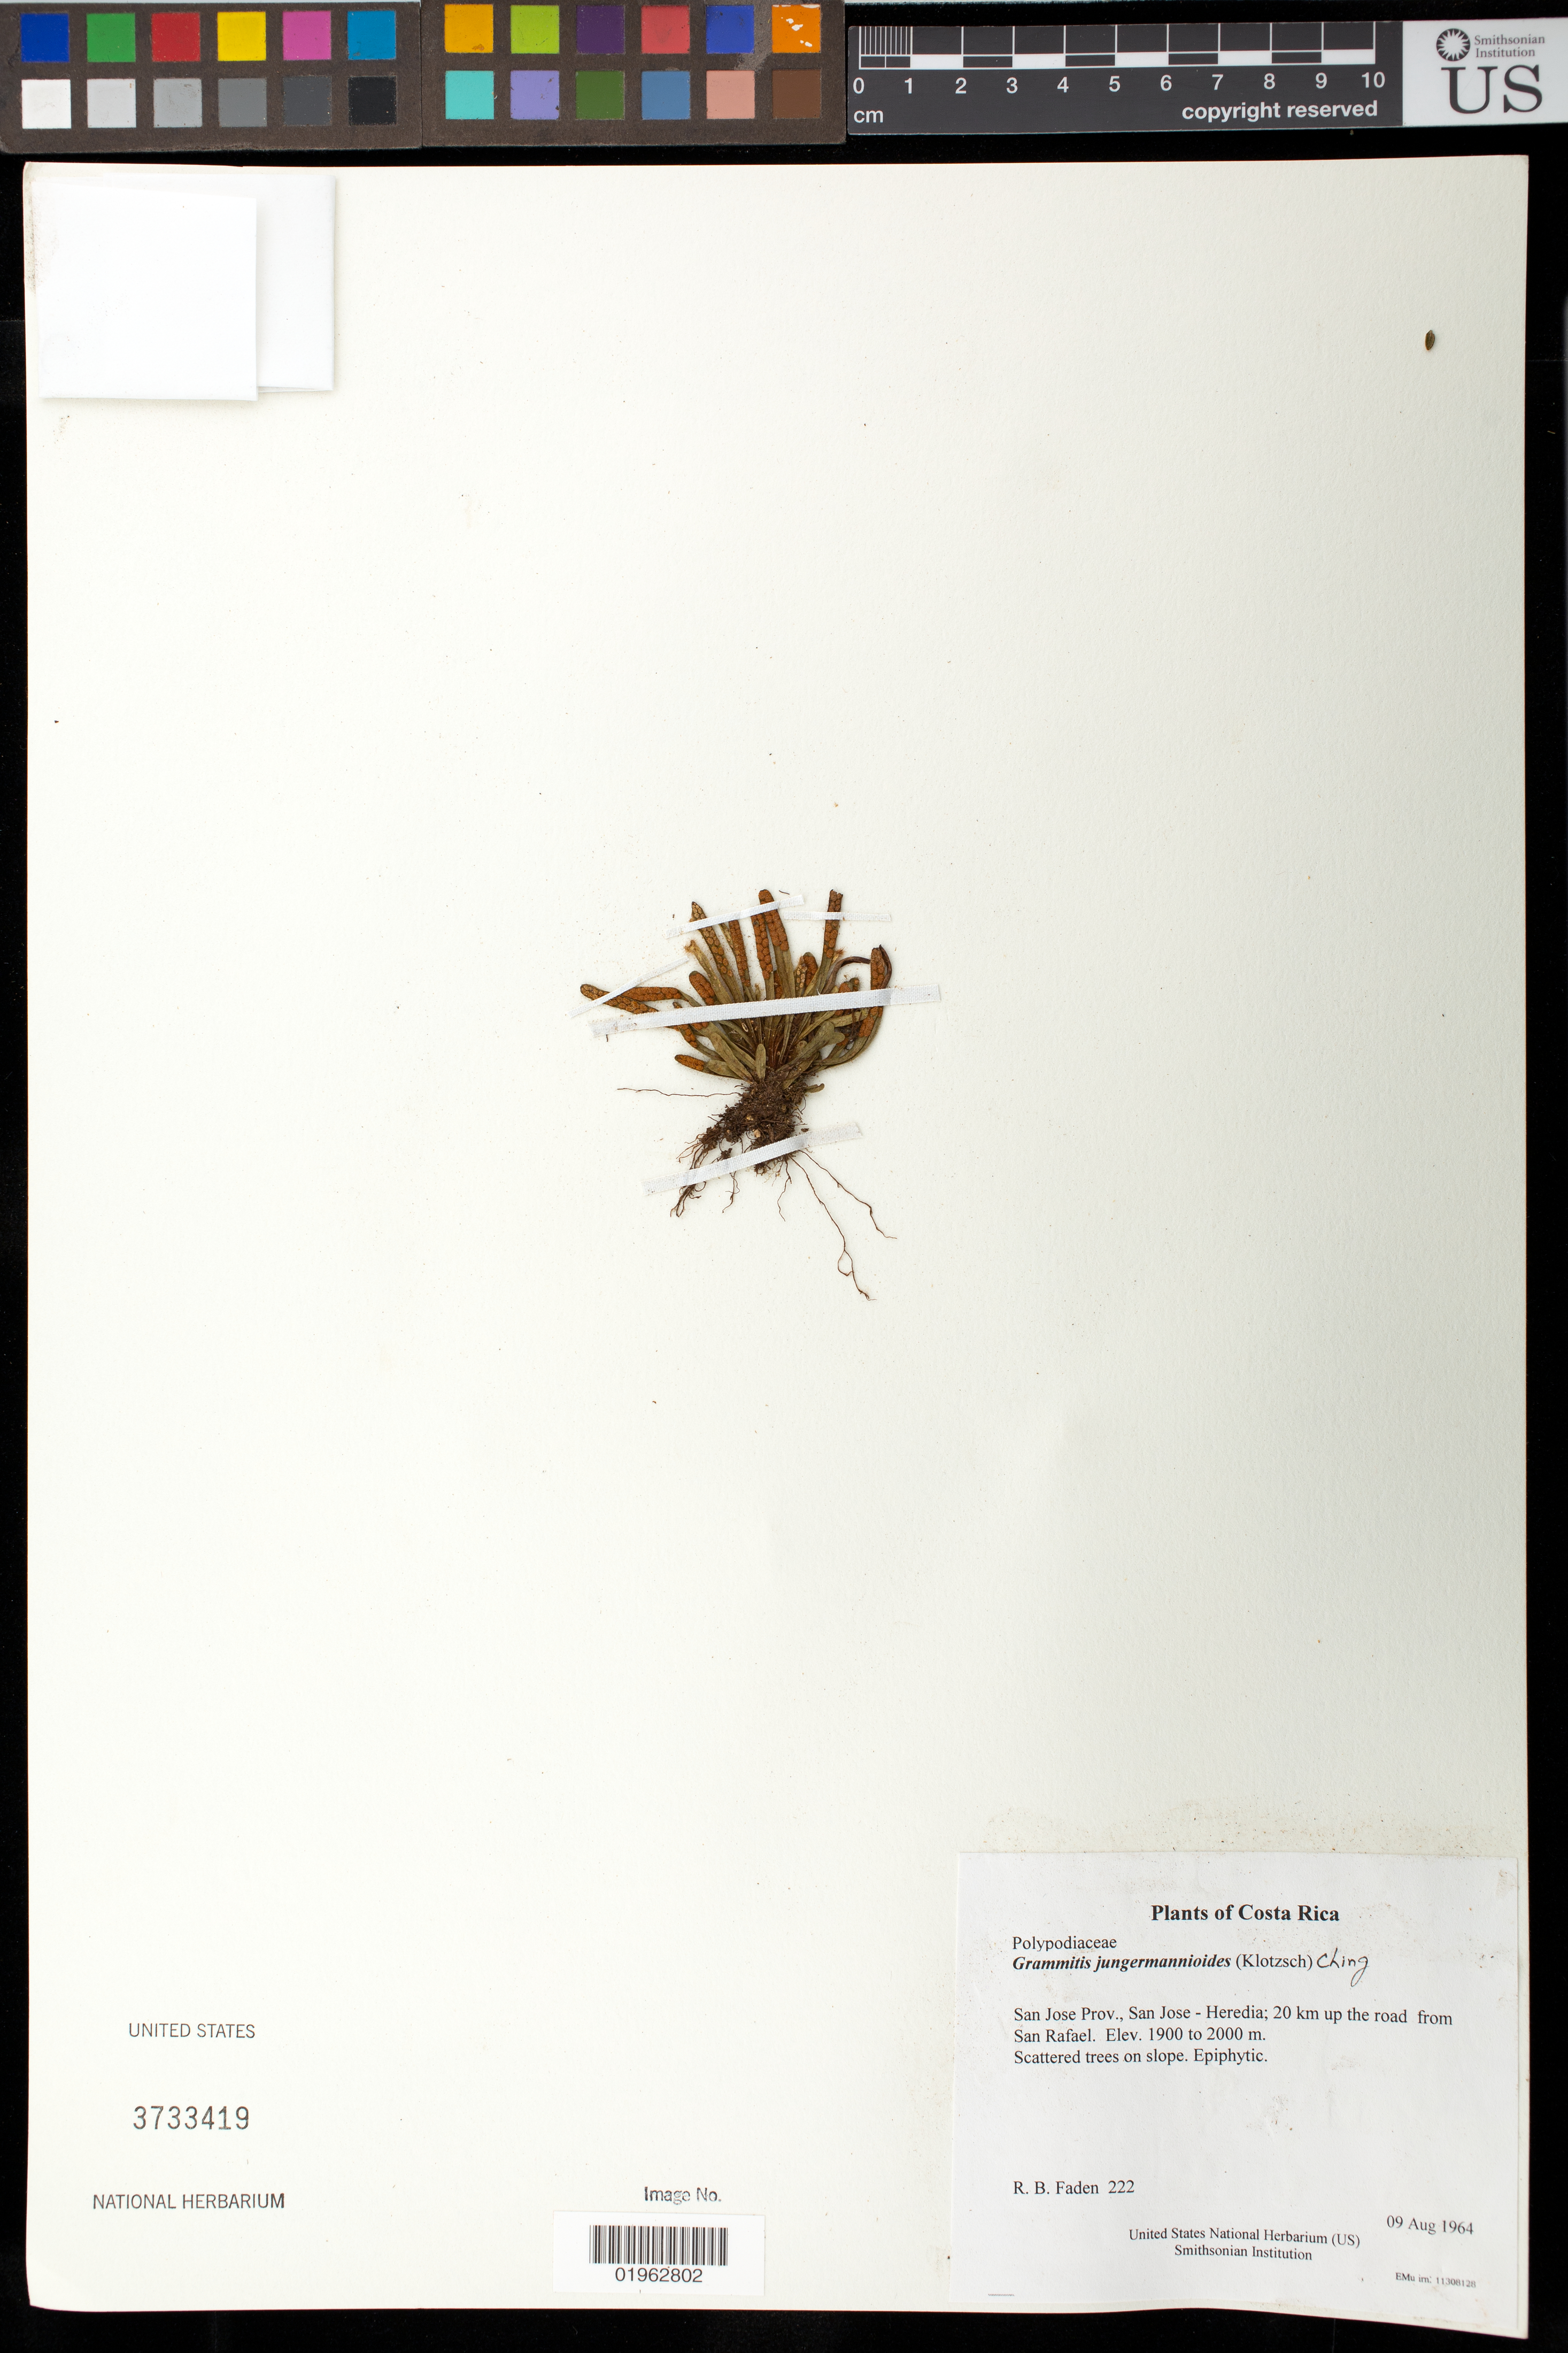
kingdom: Plantae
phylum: Tracheophyta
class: Polypodiopsida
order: Polypodiales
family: Polypodiaceae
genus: Grammitis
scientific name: Grammitis jungermannioides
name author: (Klotzsch) Ching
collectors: R. B. Faden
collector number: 222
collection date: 1964-08-09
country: Costa Rica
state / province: San Jose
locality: San Jose - Heredia; 20 km up the road from San Rafael.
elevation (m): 1900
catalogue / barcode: US 3733419